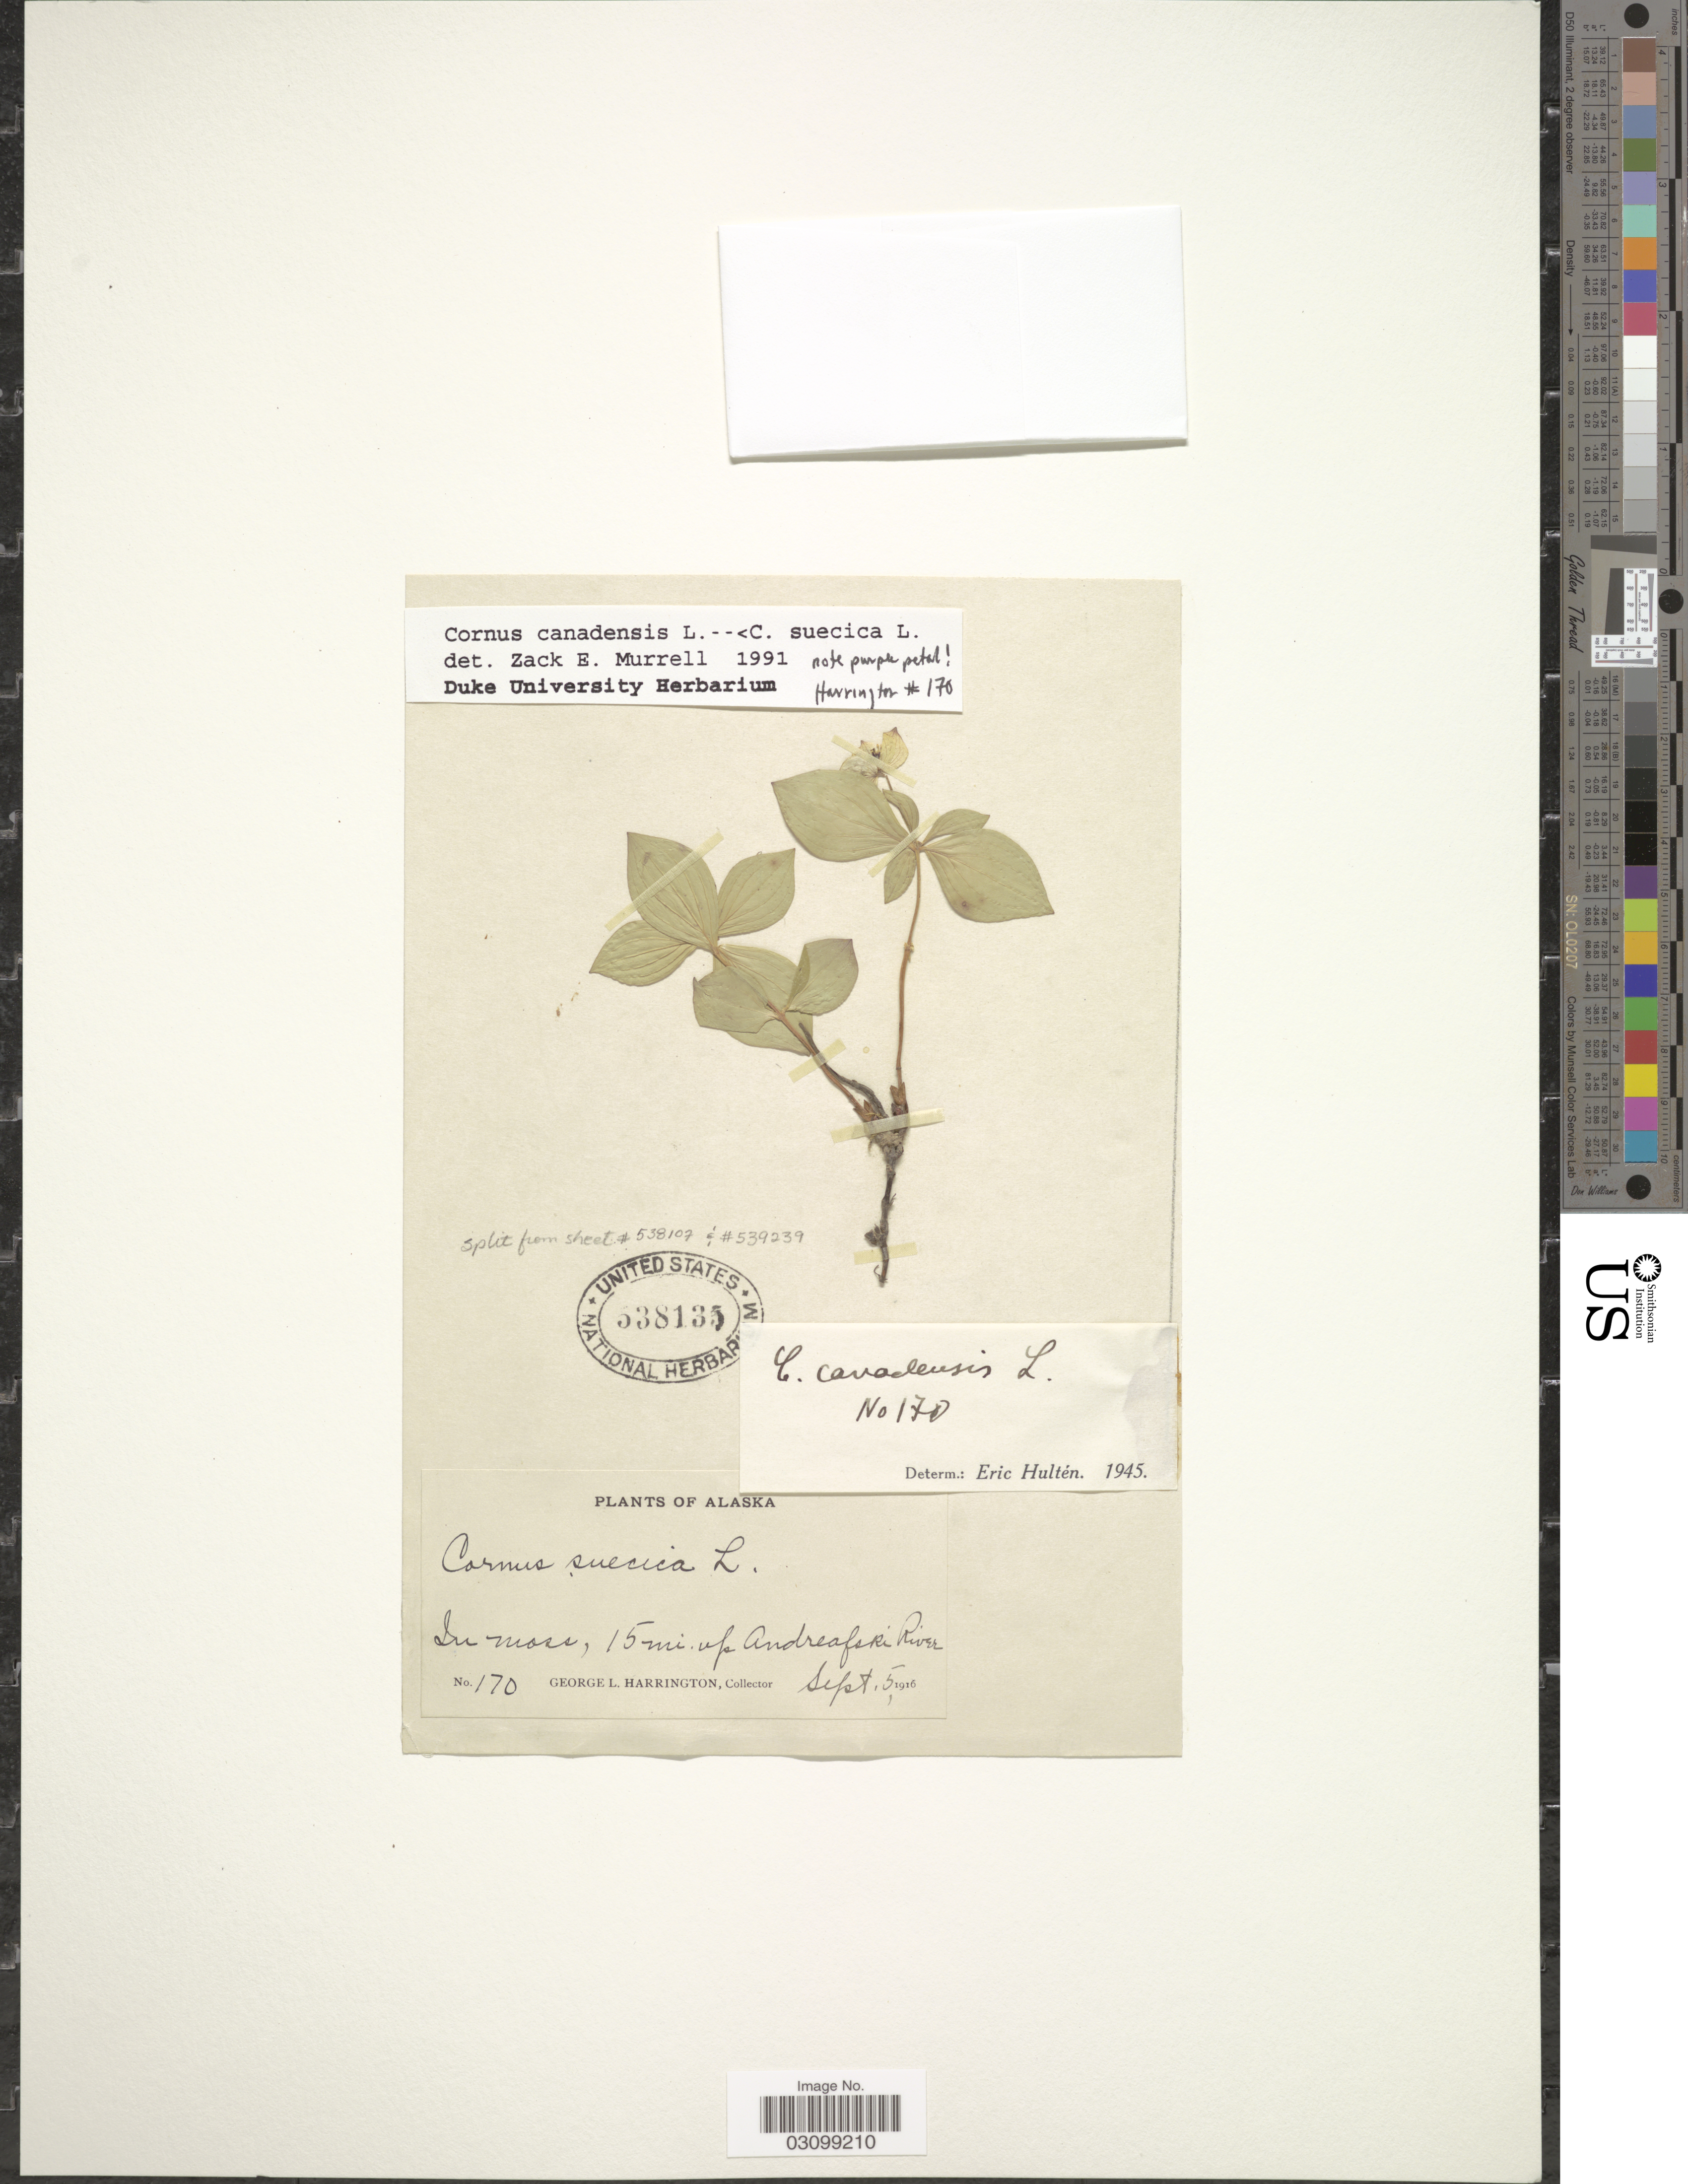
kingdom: Plantae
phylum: Tracheophyta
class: Magnoliopsida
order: Cornales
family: Cornaceae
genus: Cornus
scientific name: Cornus sp.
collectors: G. Harrington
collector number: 170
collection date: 1916-09-05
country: United States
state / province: Alaska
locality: In moss, 15 mi. up Andreafski River.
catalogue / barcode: US 538135